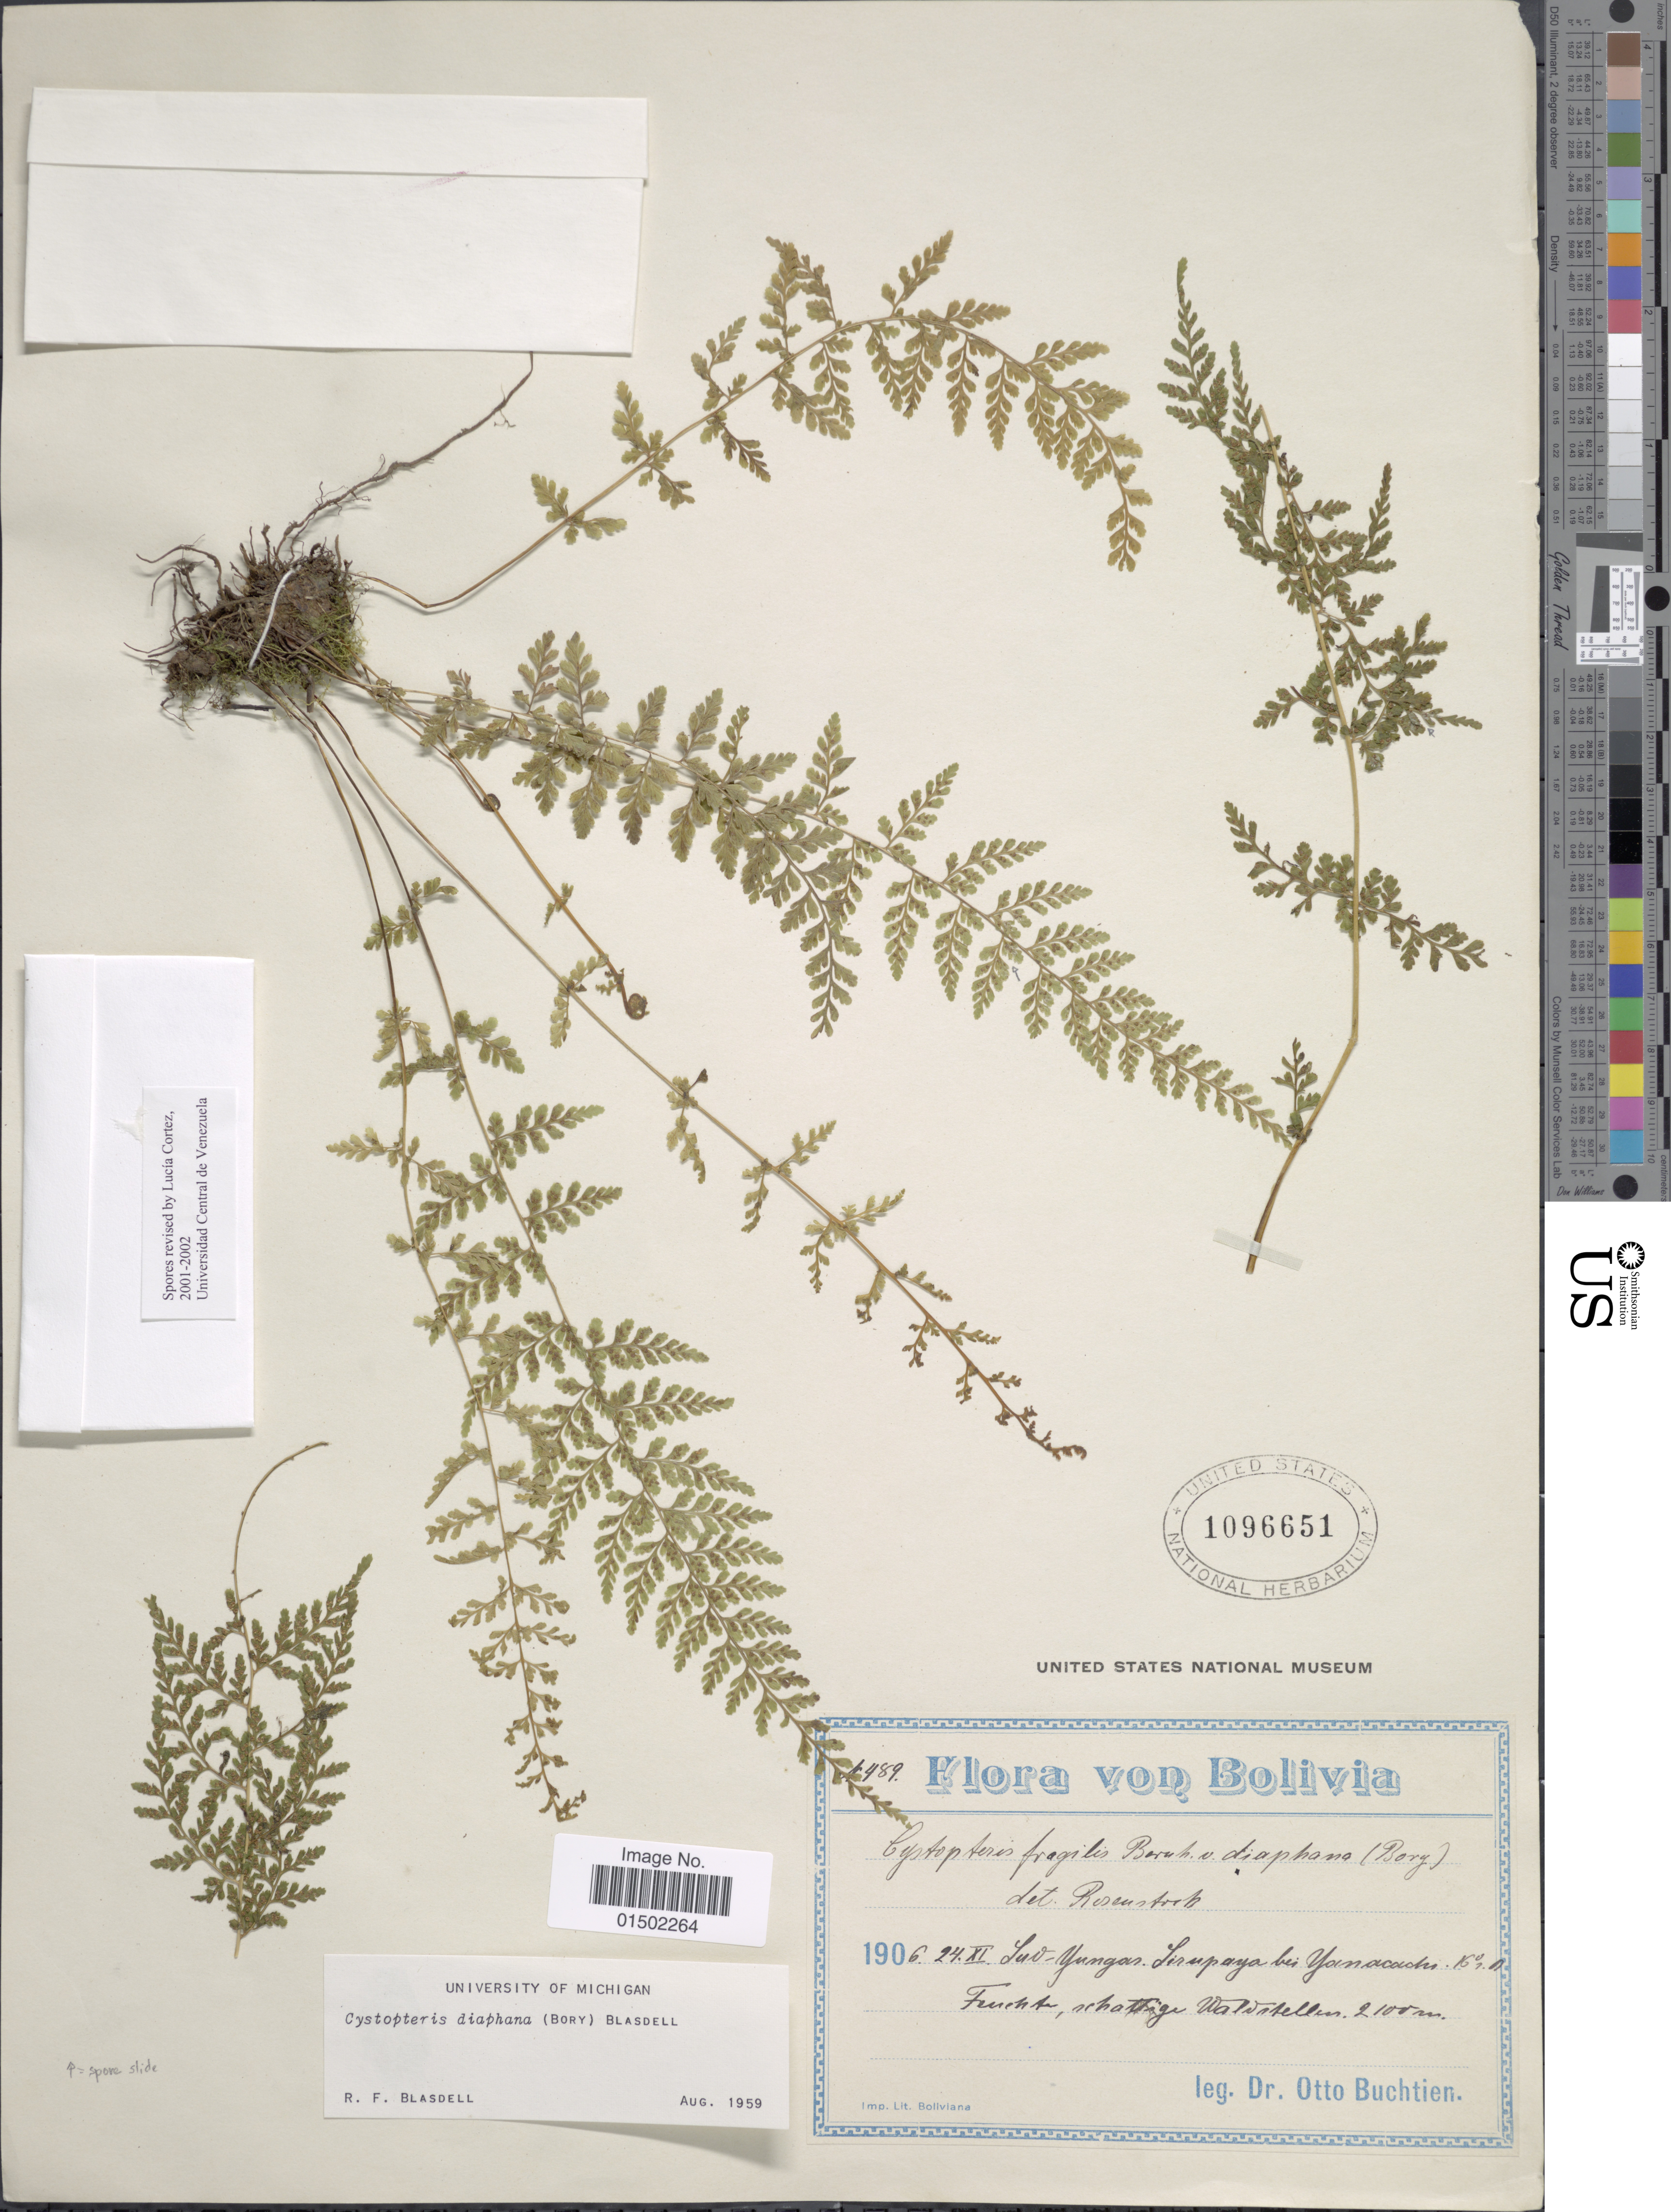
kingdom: Plantae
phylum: Tracheophyta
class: Polypodiopsida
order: Polypodiales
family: Cystopteridaceae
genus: Cystopteris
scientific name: Cystopteris diaphana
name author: (Bory) Blasdell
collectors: O. Buchtien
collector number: !489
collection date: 1906-11-24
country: Bolivia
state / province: La Paz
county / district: Sud Yungas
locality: Sirupaya bei Yanacachi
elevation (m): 2100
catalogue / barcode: US 1096651